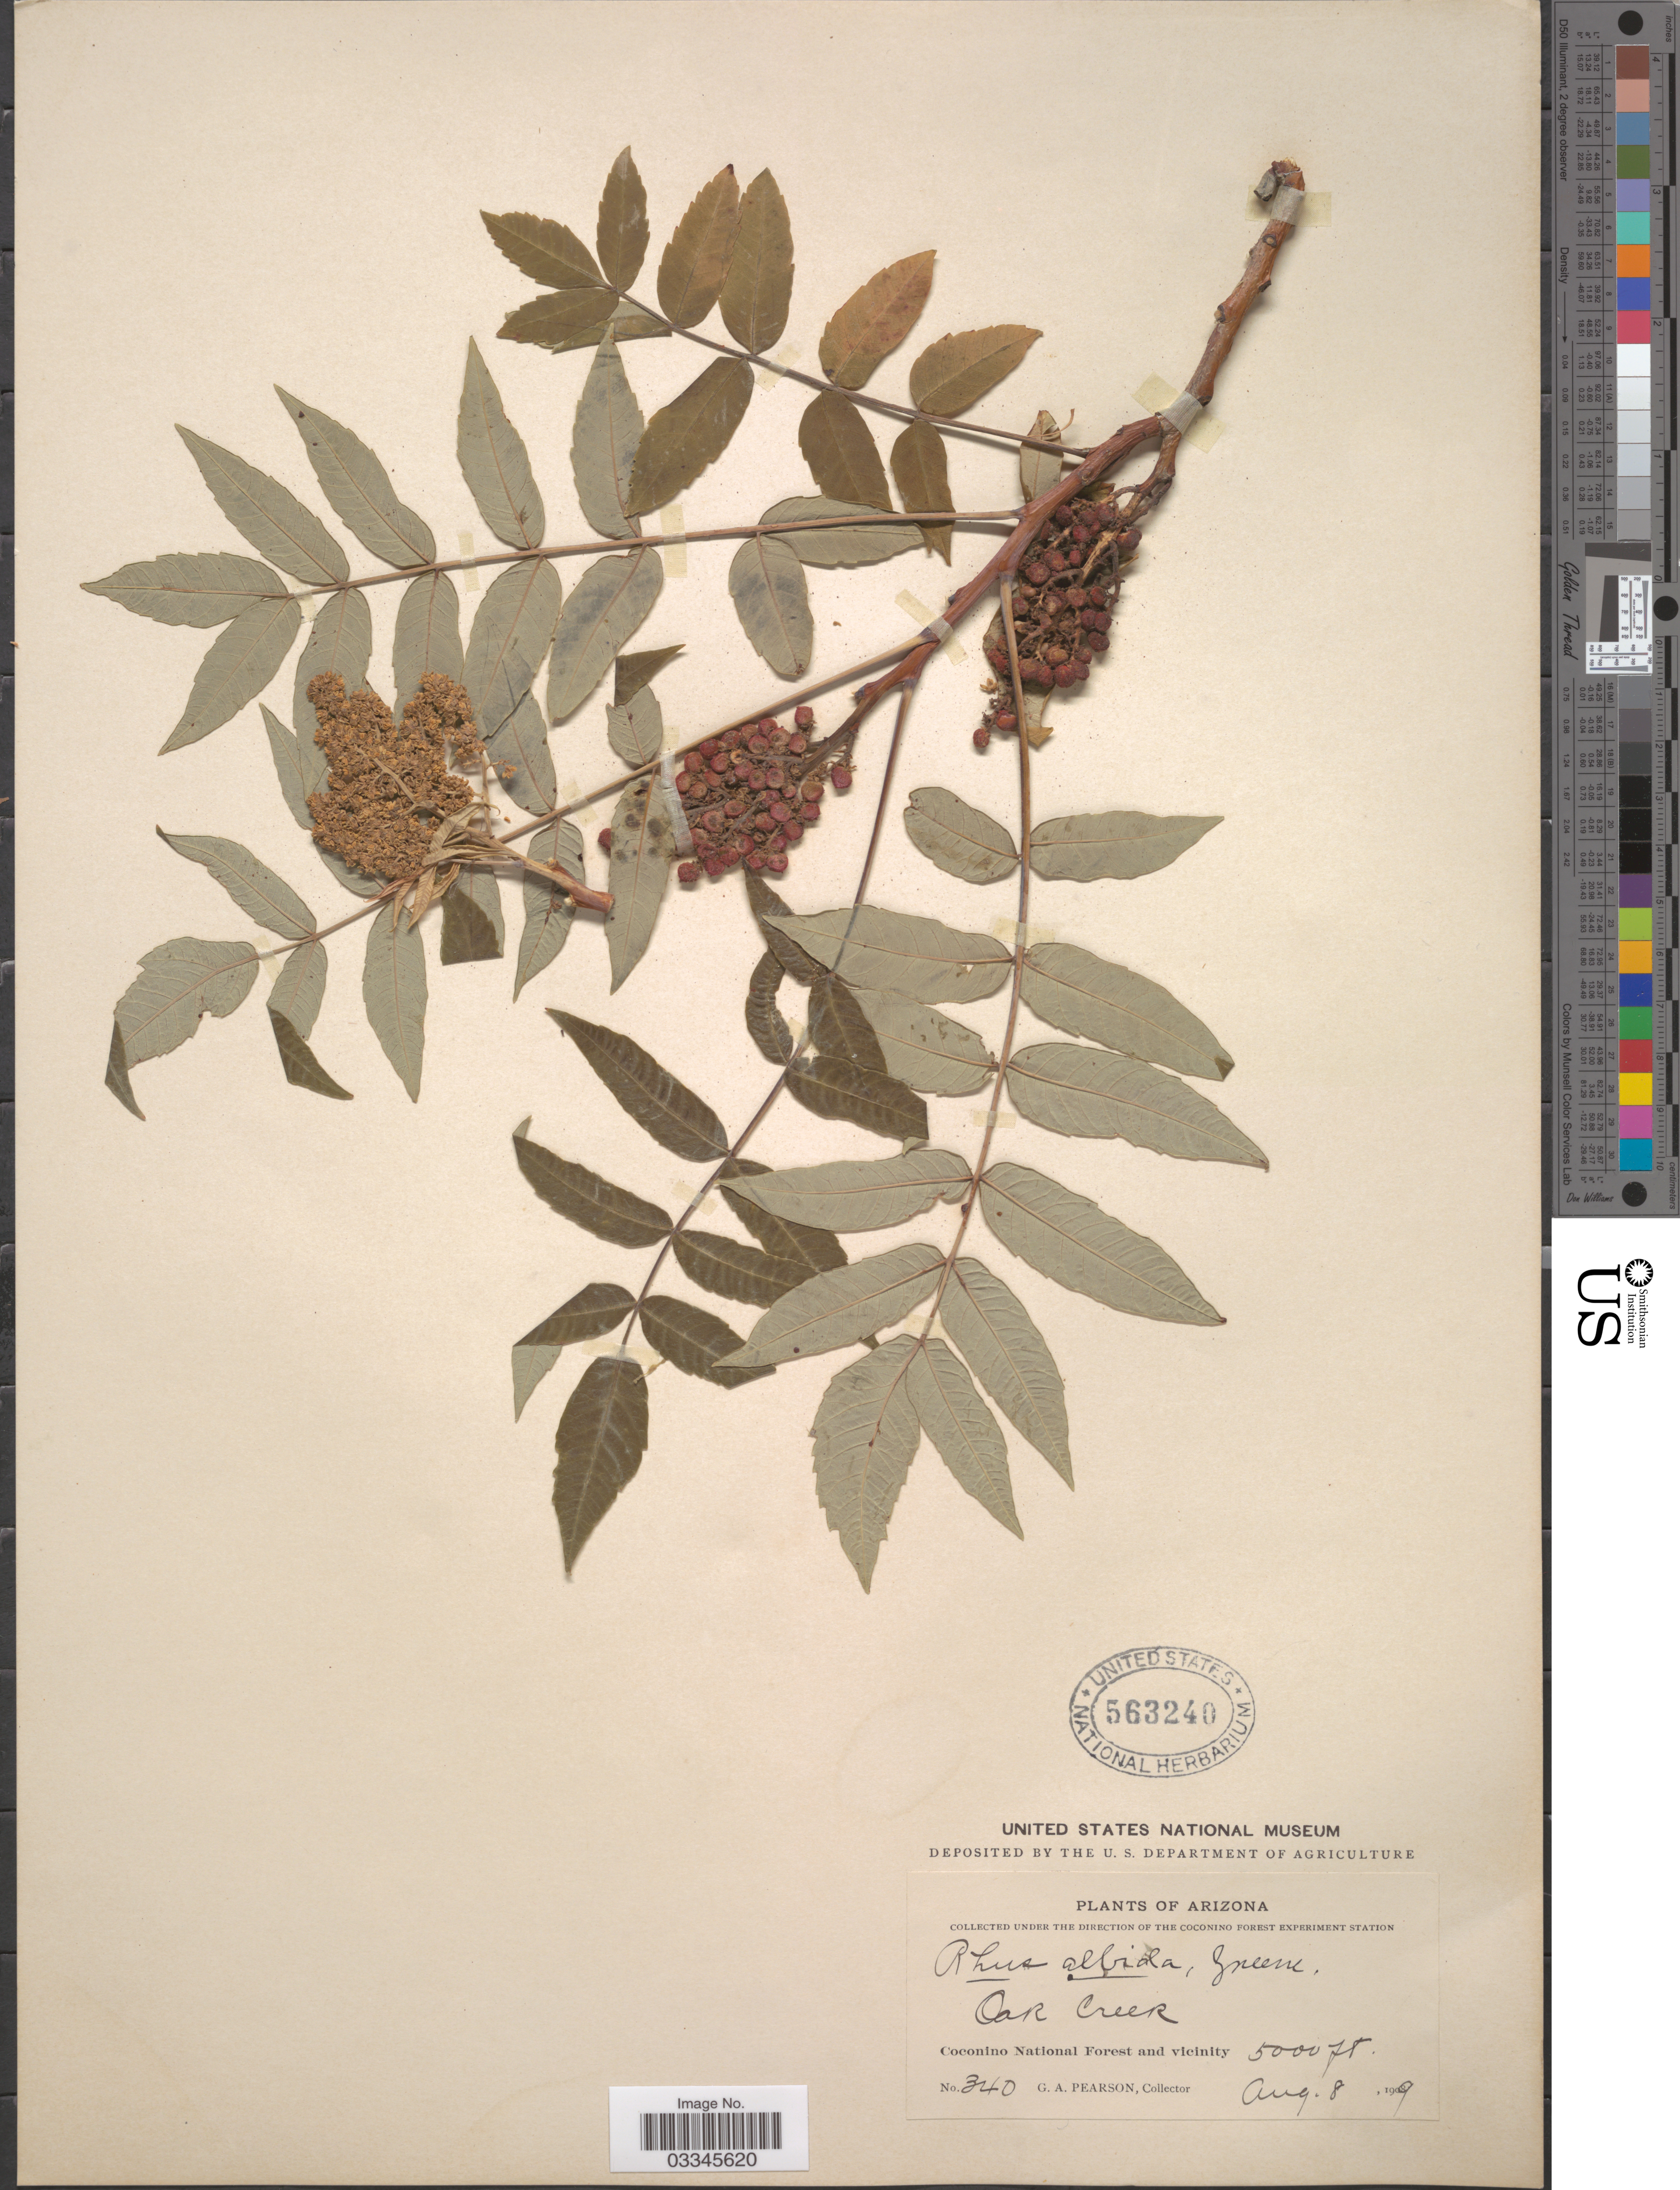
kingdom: Plantae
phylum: Tracheophyta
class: Magnoliopsida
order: Sapindales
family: Anacardiaceae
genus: Rhus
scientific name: Rhus albida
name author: Greene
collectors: G. Pearson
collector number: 340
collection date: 1909-08-08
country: United States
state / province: Arizona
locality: Oak Creek. Coconino National Forest and vicinity.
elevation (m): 1524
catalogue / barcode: US 563240